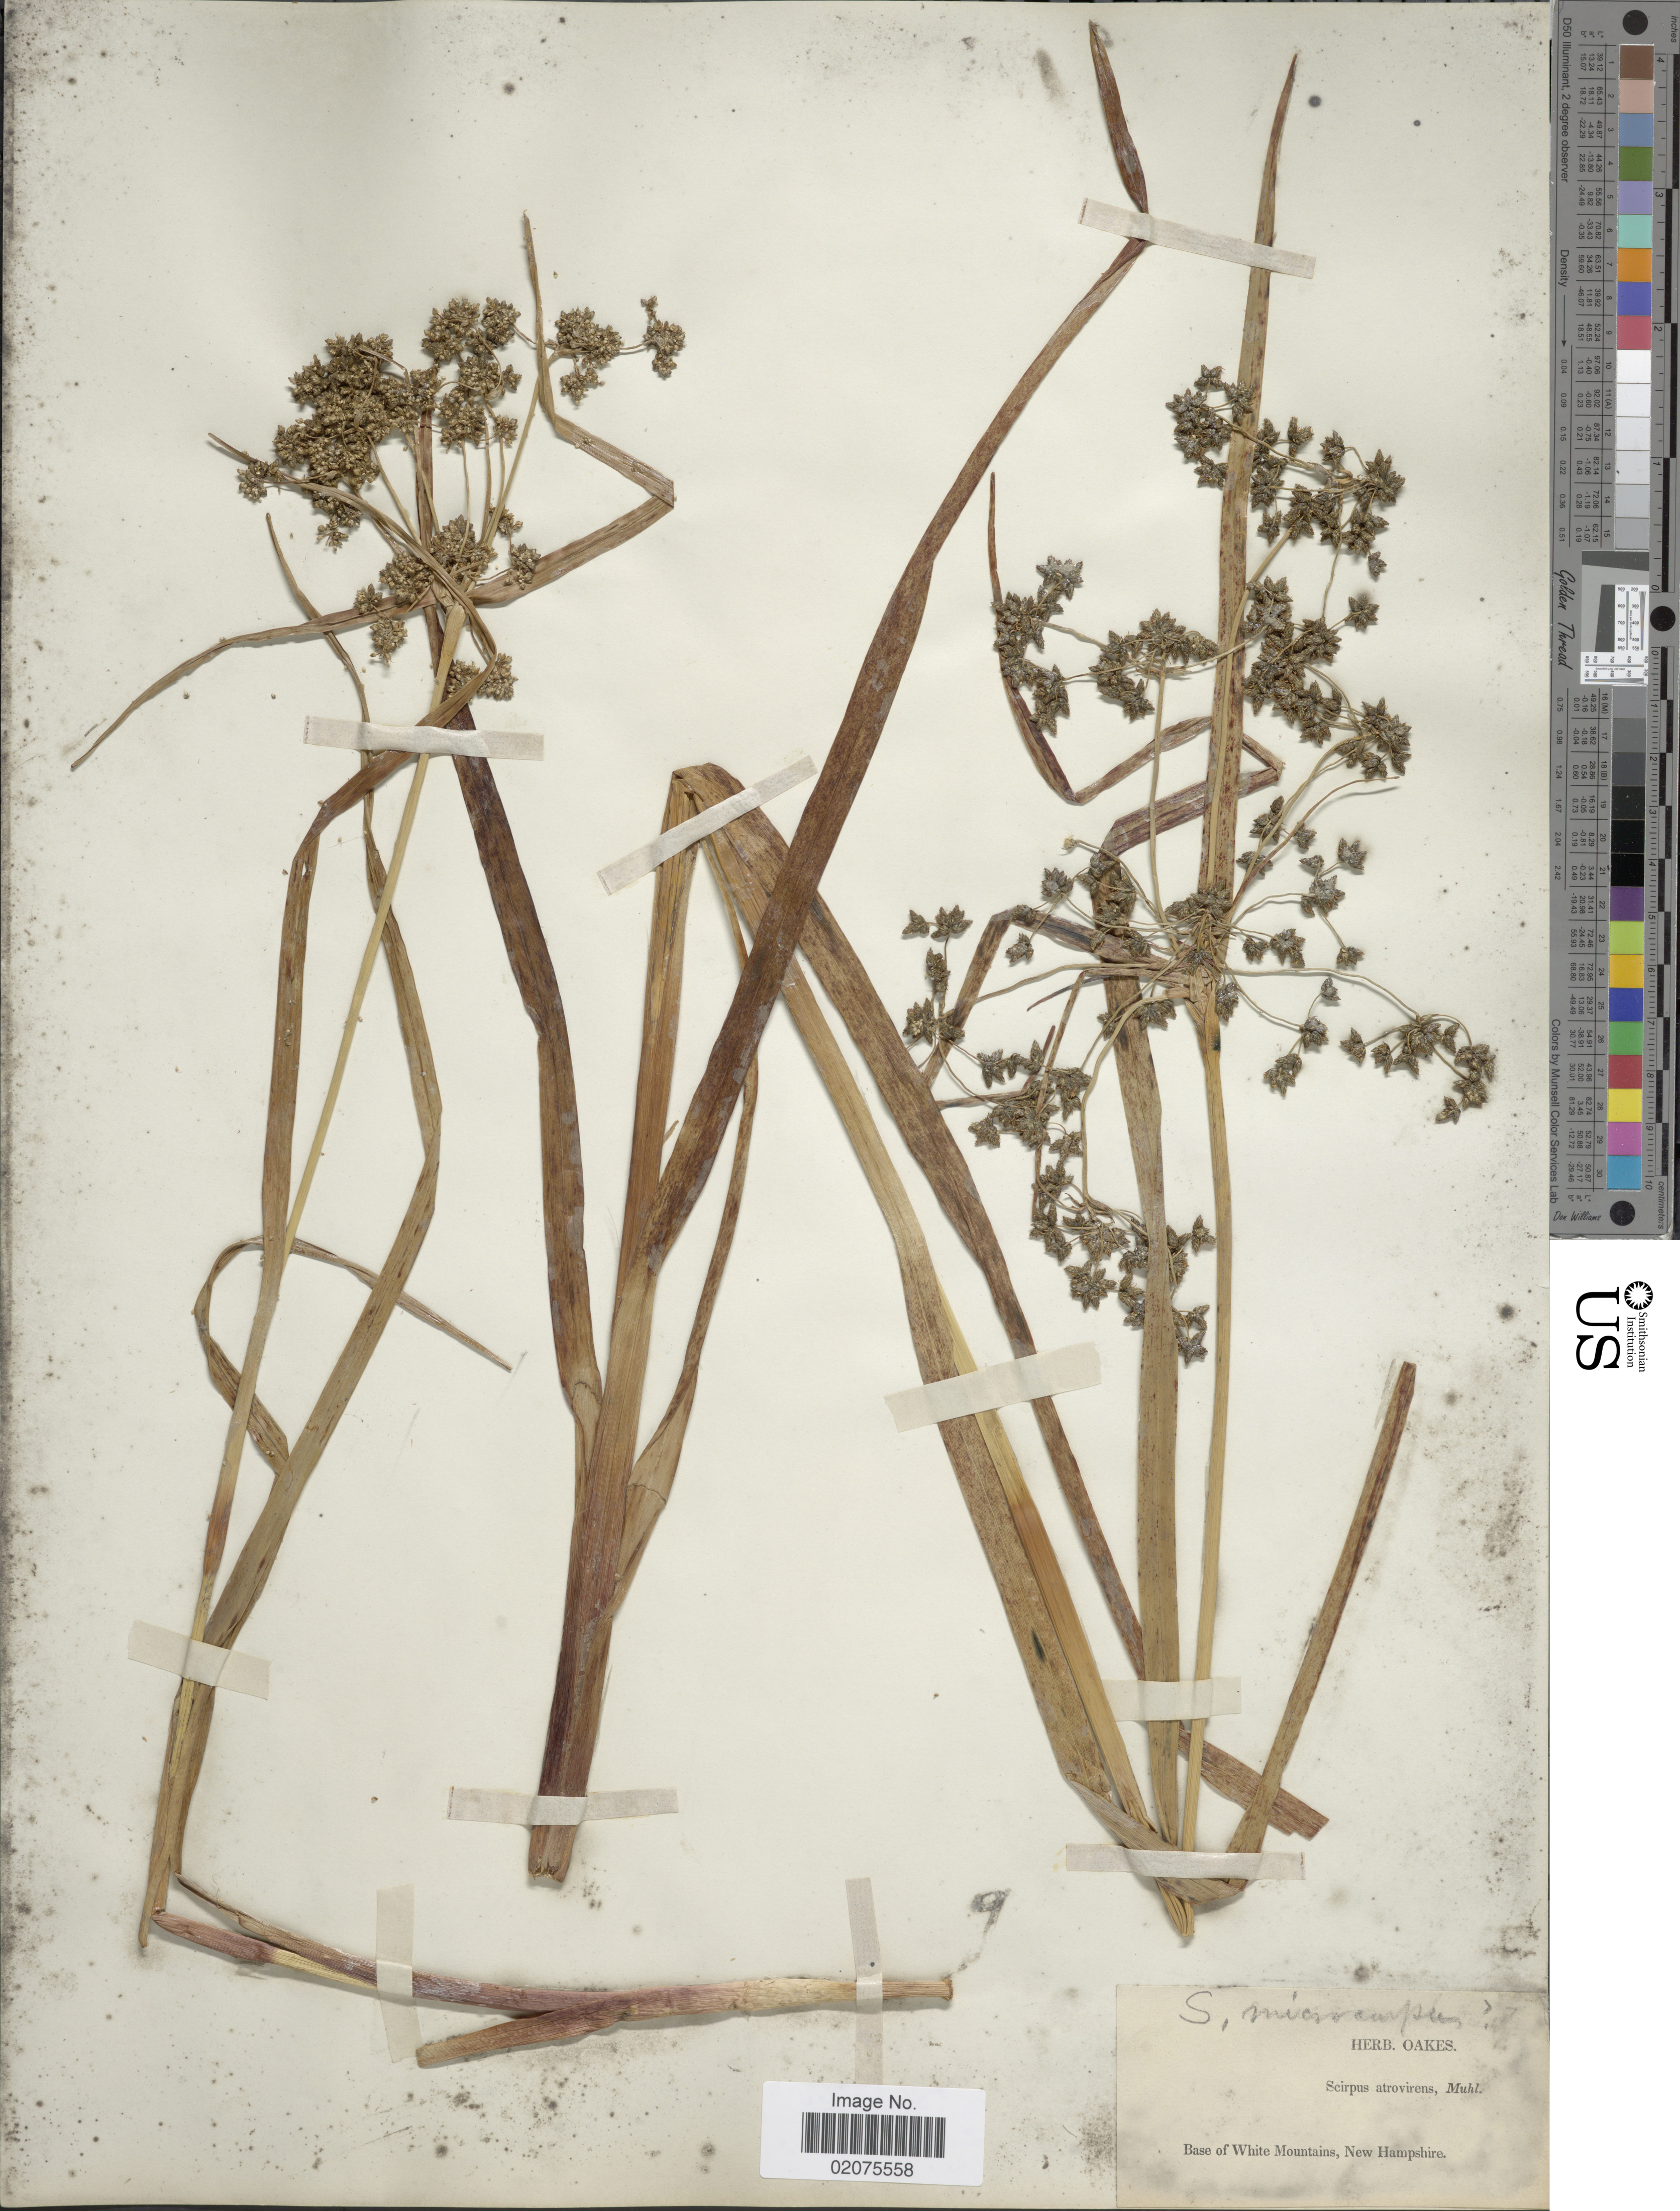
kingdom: Plantae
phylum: Tracheophyta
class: Liliopsida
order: Poales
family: Cyperaceae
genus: Scirpus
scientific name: Scirpus microcarpus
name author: J. Presl & C. Presl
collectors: ex herb. Oakes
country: United States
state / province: New Hampshire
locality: Base of White Mountains